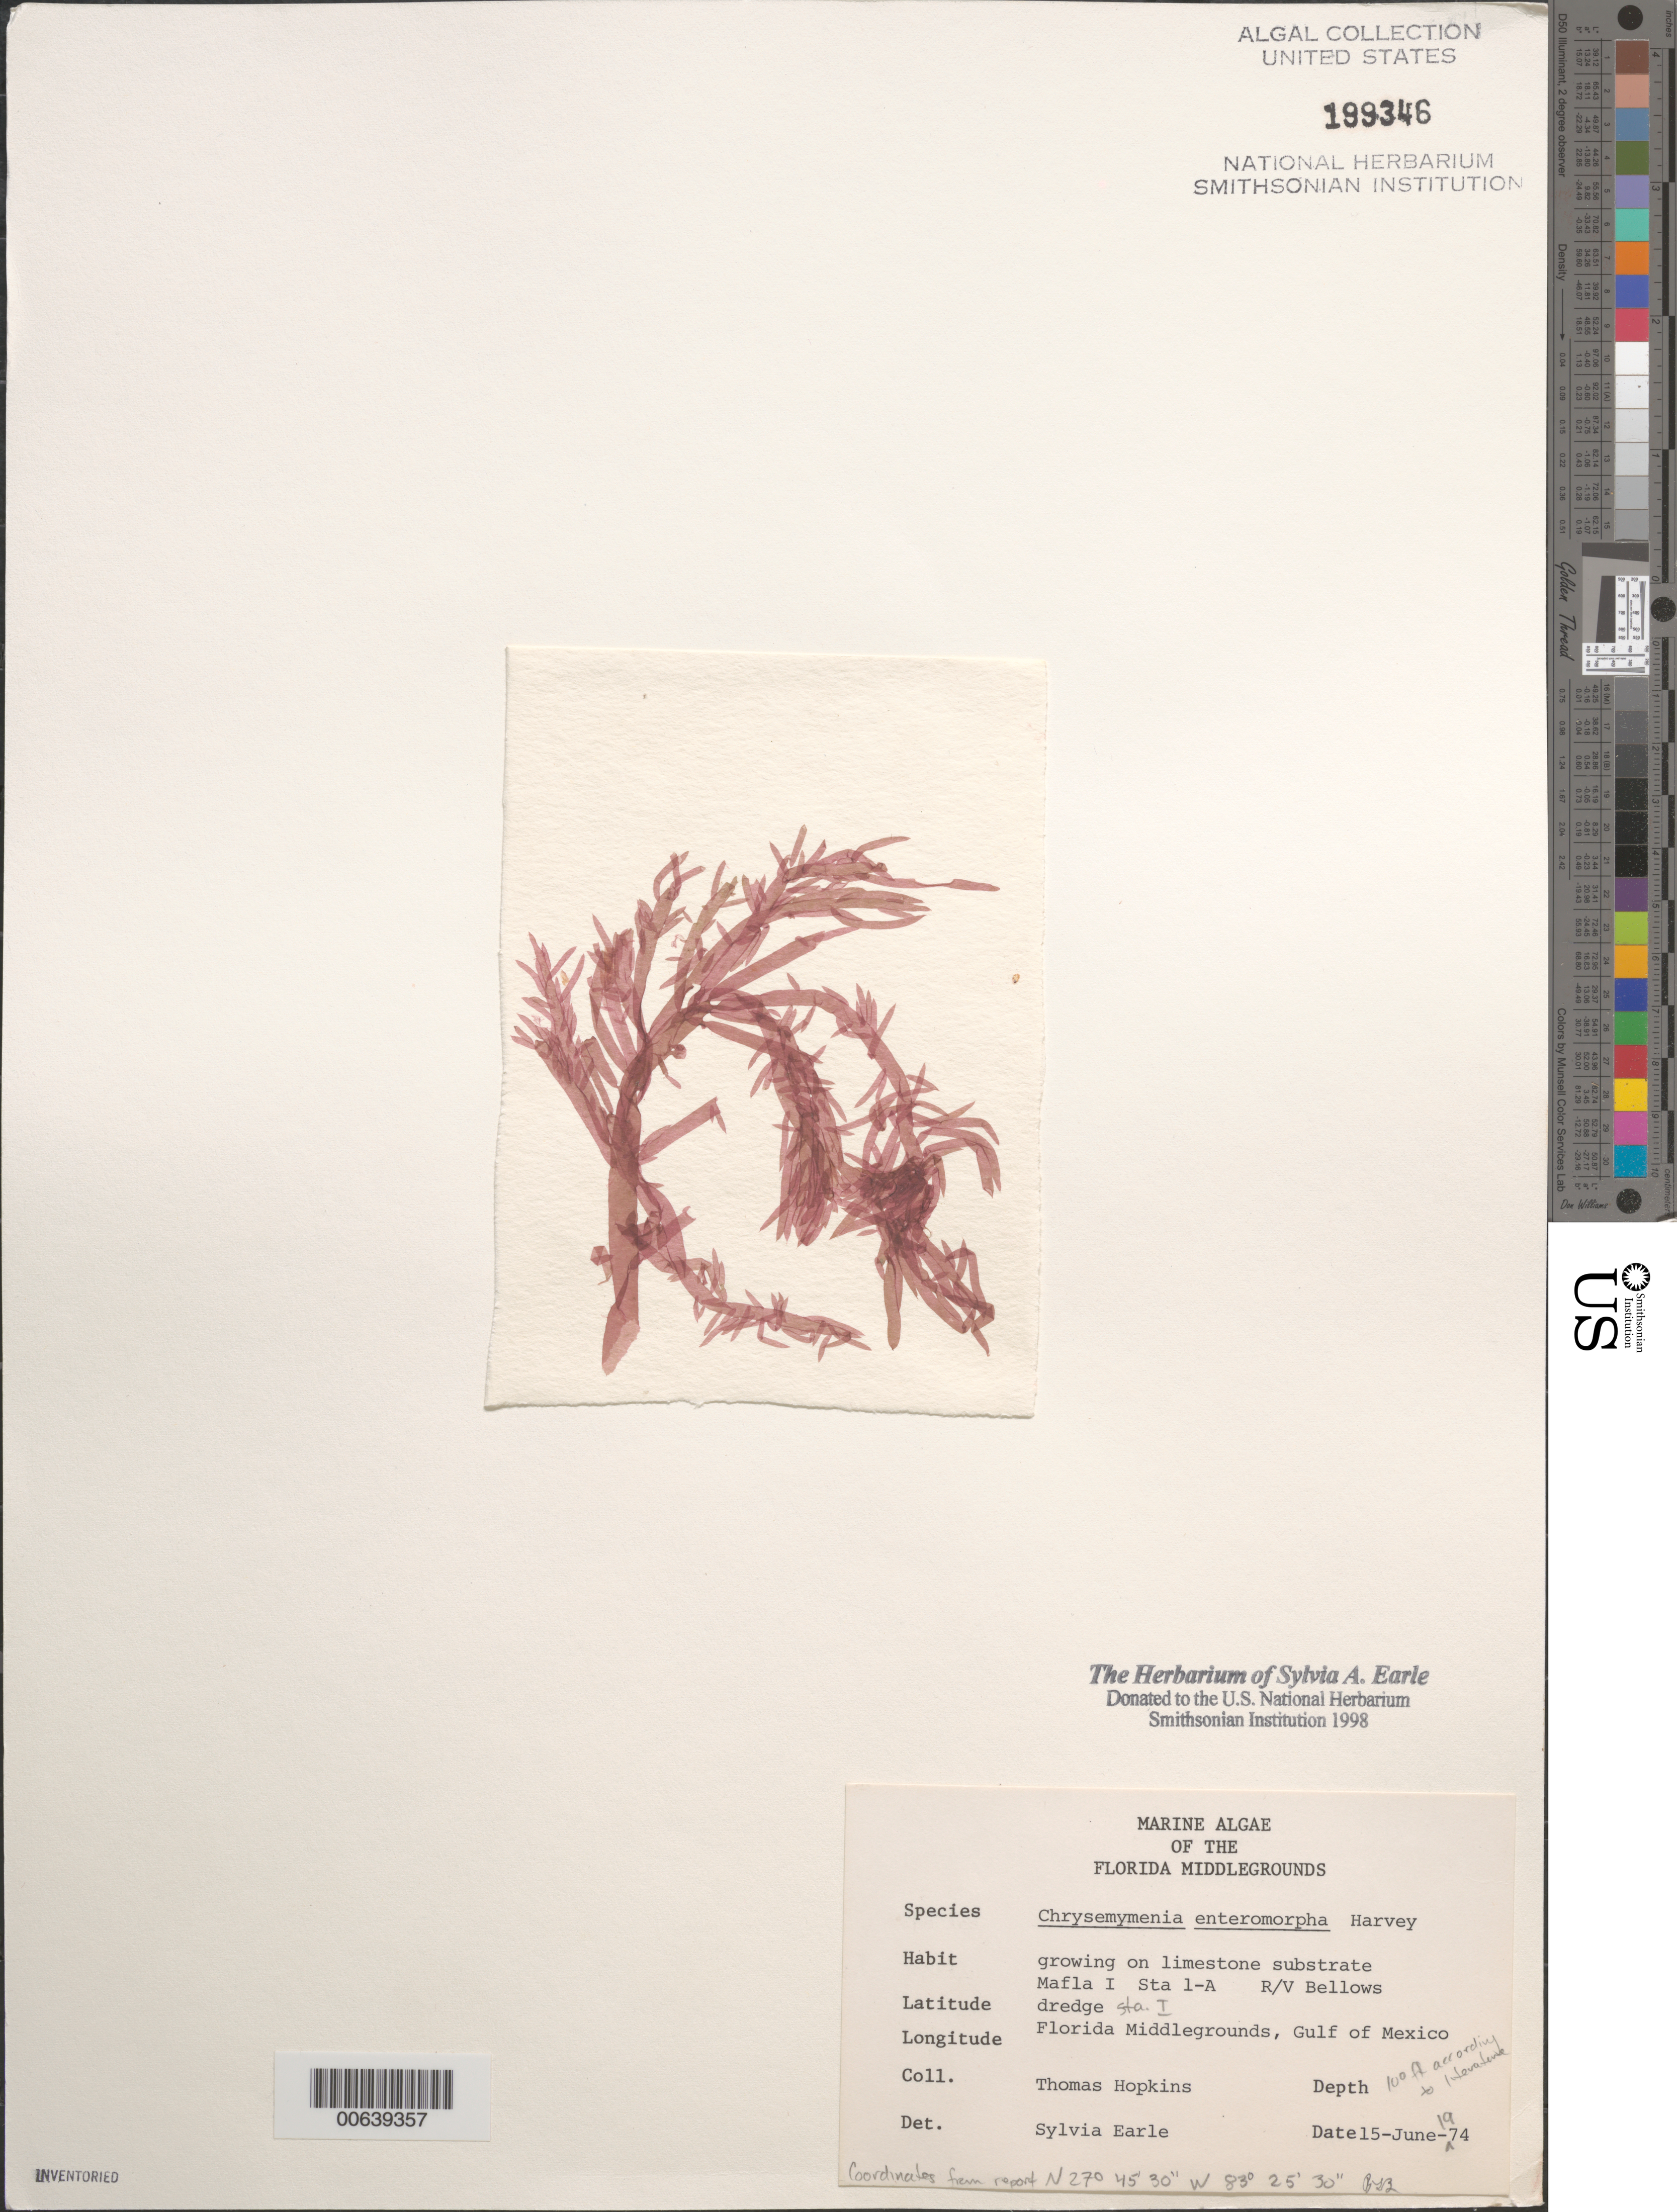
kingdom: Plantae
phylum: Rhodophyta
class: Florideophyceae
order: Rhodymeniales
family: Rhodymeniaceae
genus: Botryocladia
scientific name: Botryocladia enteromorpha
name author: (Harv.) W.E. Schmidt et al. in W.E. Schmidt et al.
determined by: Algae name updating Project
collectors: T. Hopkins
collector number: Station I-a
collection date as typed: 15 Jun 1974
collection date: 1974-06-15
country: United States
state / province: Florida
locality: Florida Middle Grounds, Gulf of Mexico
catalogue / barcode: US 199346